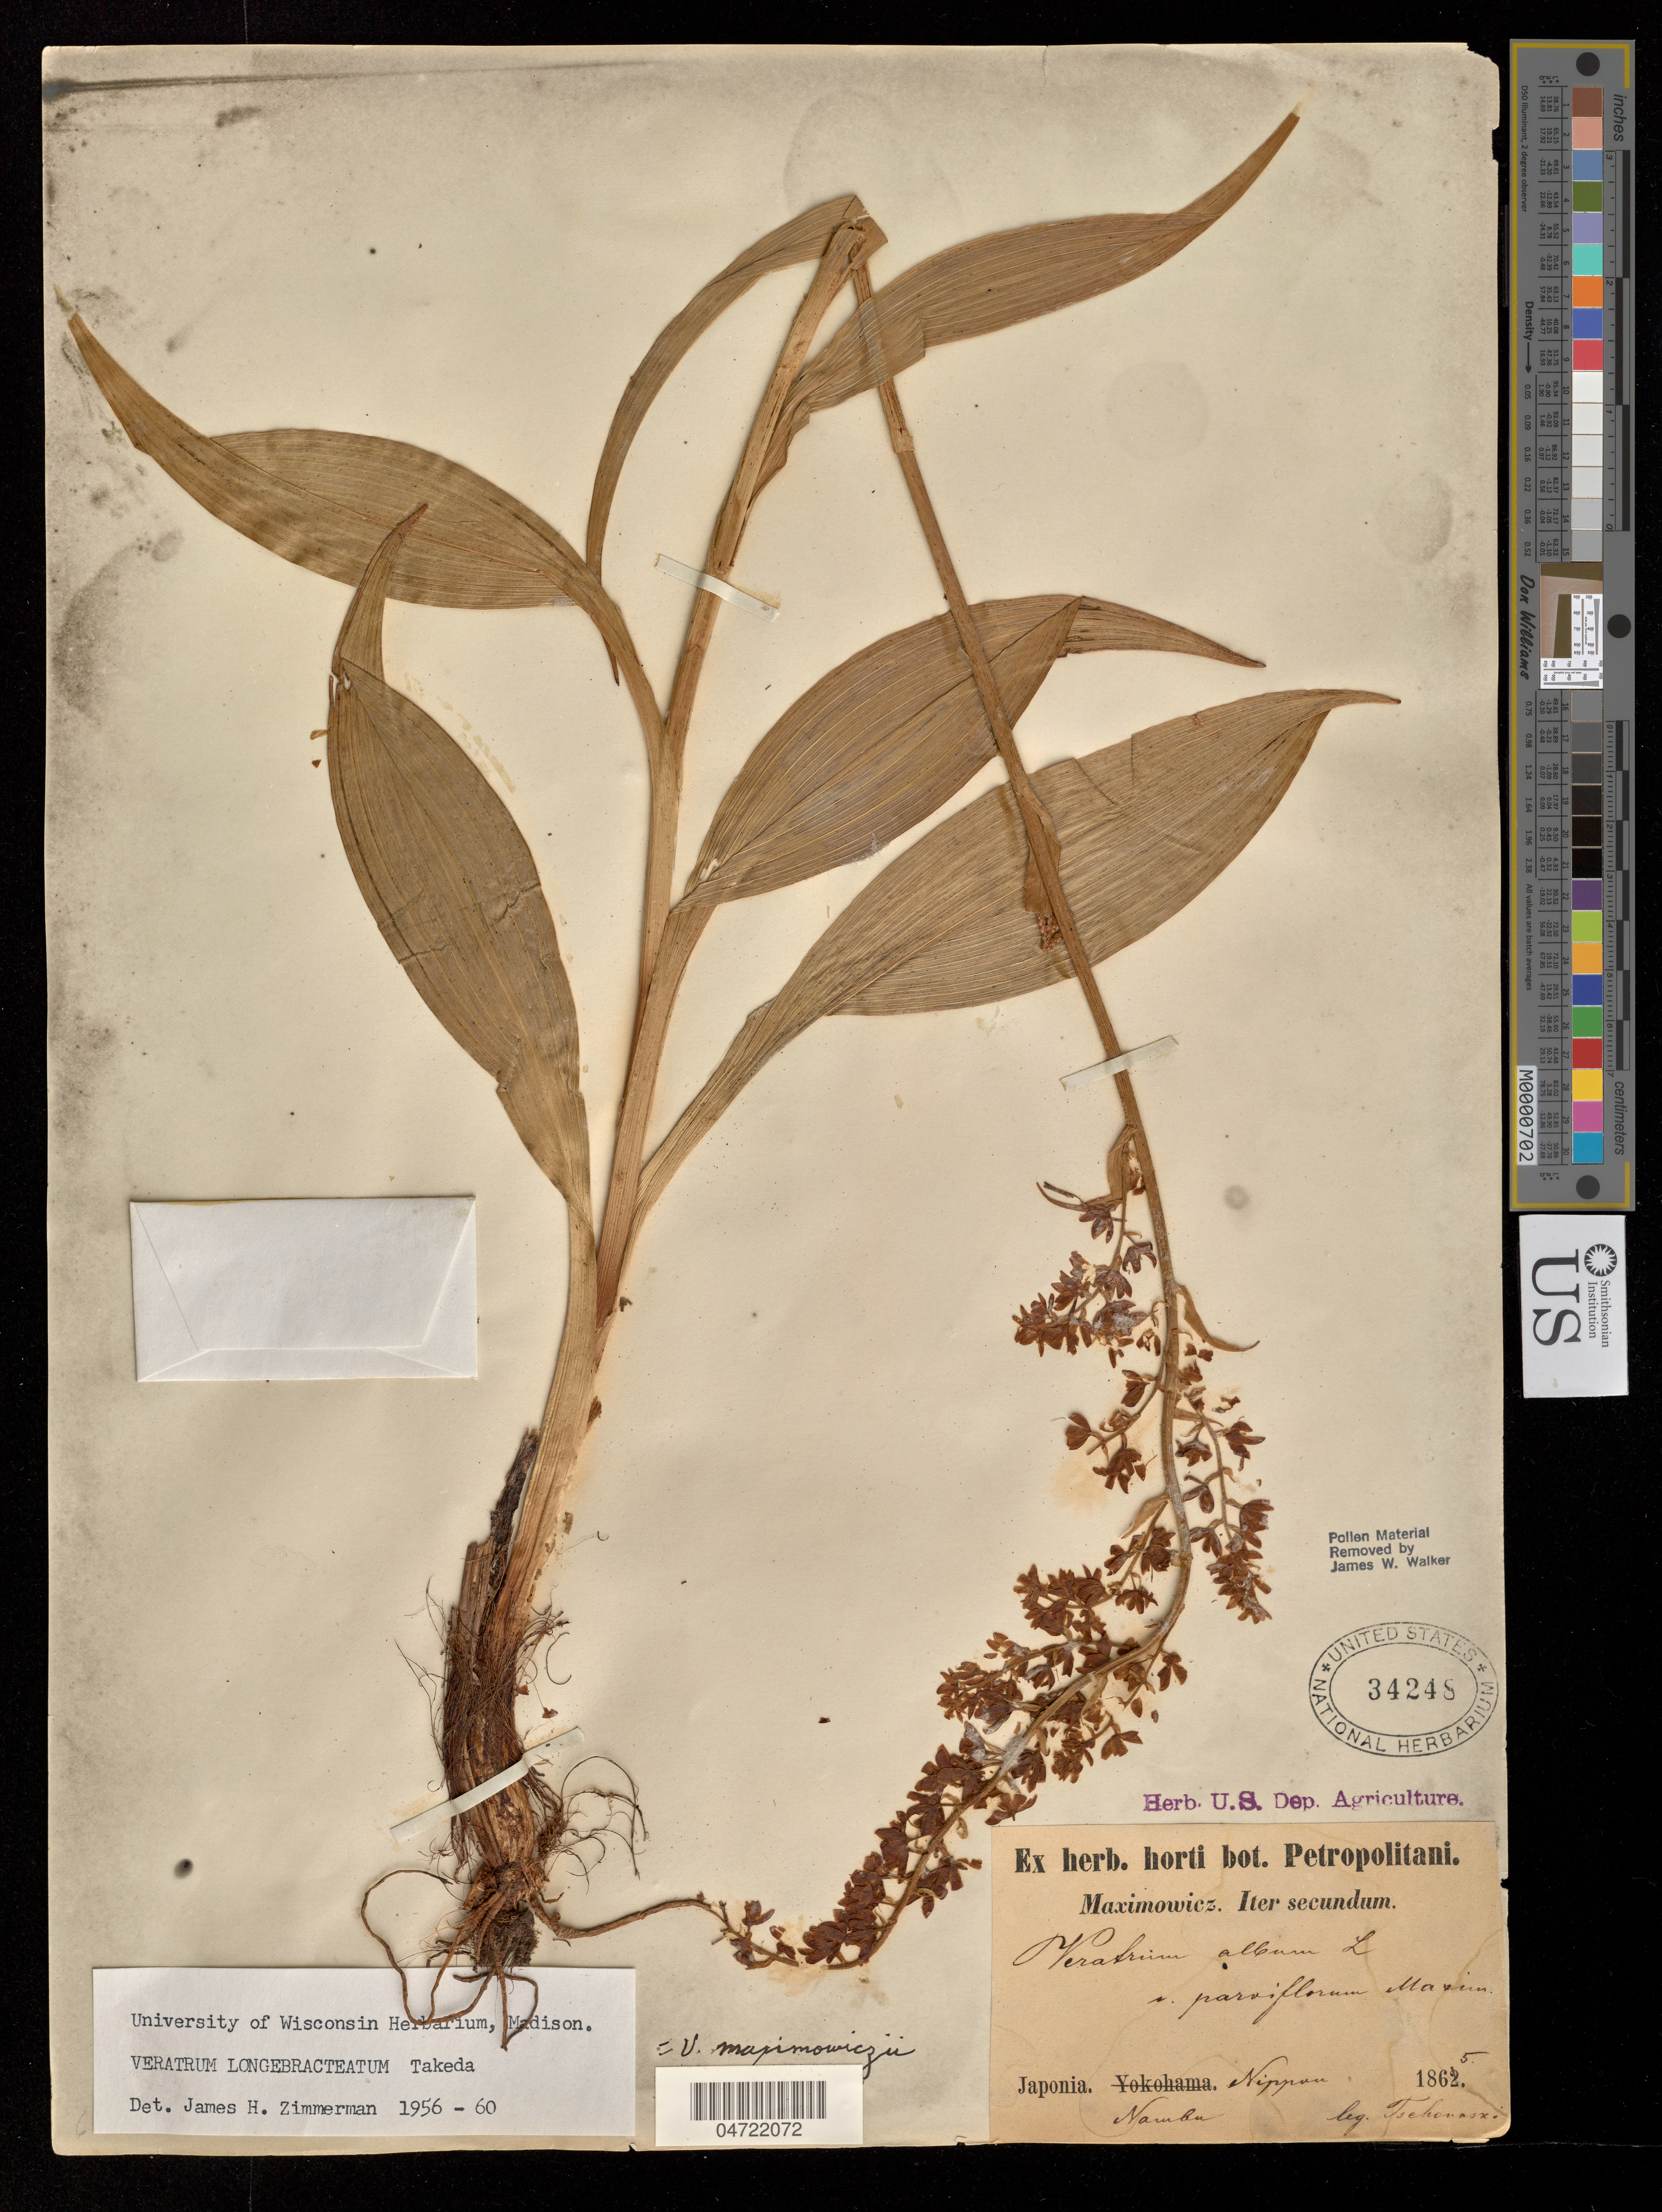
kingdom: Plantae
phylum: Tracheophyta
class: Liliopsida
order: Liliales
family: Melanthiaceae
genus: Veratrum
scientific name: Veratrum longebracteatum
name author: Takeda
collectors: Maximowicz, --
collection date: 1865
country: Japan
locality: Nippon.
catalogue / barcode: US 34248